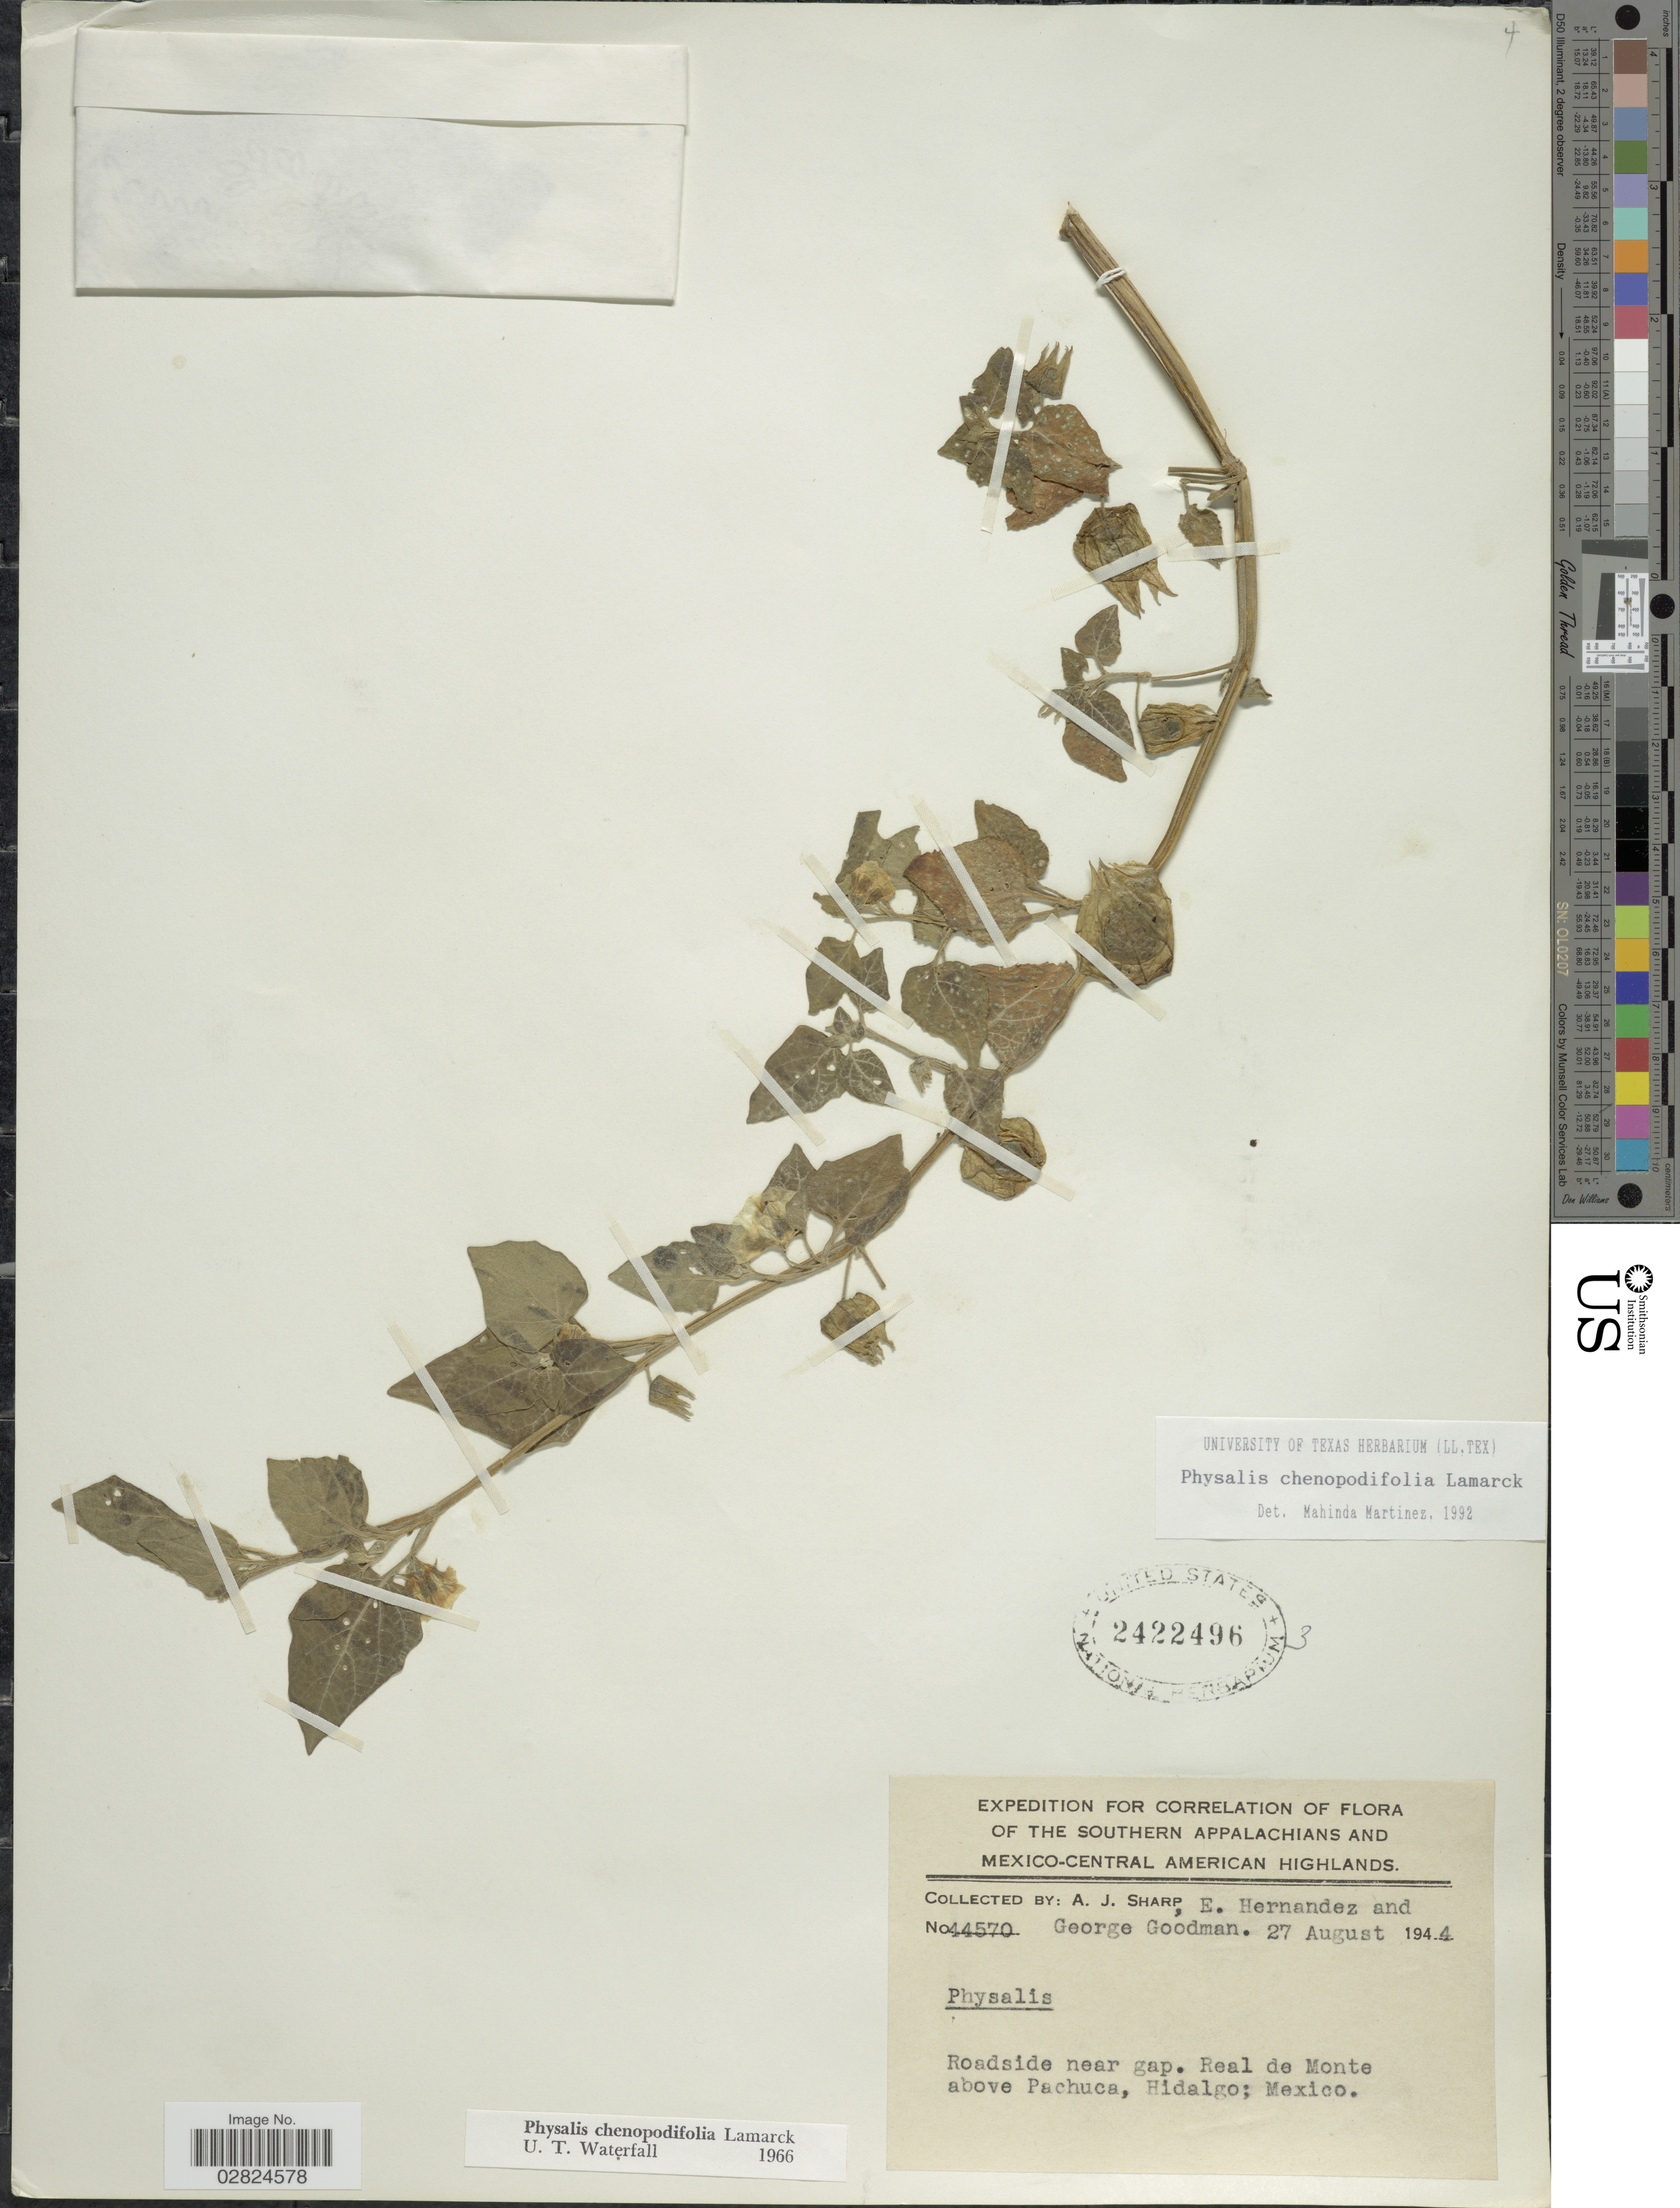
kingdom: Plantae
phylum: Tracheophyta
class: Magnoliopsida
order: Solanales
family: Solanaceae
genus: Physalis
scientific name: Physalis chenopodifolia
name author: Lam.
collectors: A. J. Sharp, E. Hernandez & G. J. Goodman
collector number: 44570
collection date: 1944-08-27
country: Mexico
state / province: Hidalgo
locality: Southern Appalachians and Mexico-Central American Highlands, Roadside near gap, Real de Monte above Pachuca.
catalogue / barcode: US 2422496